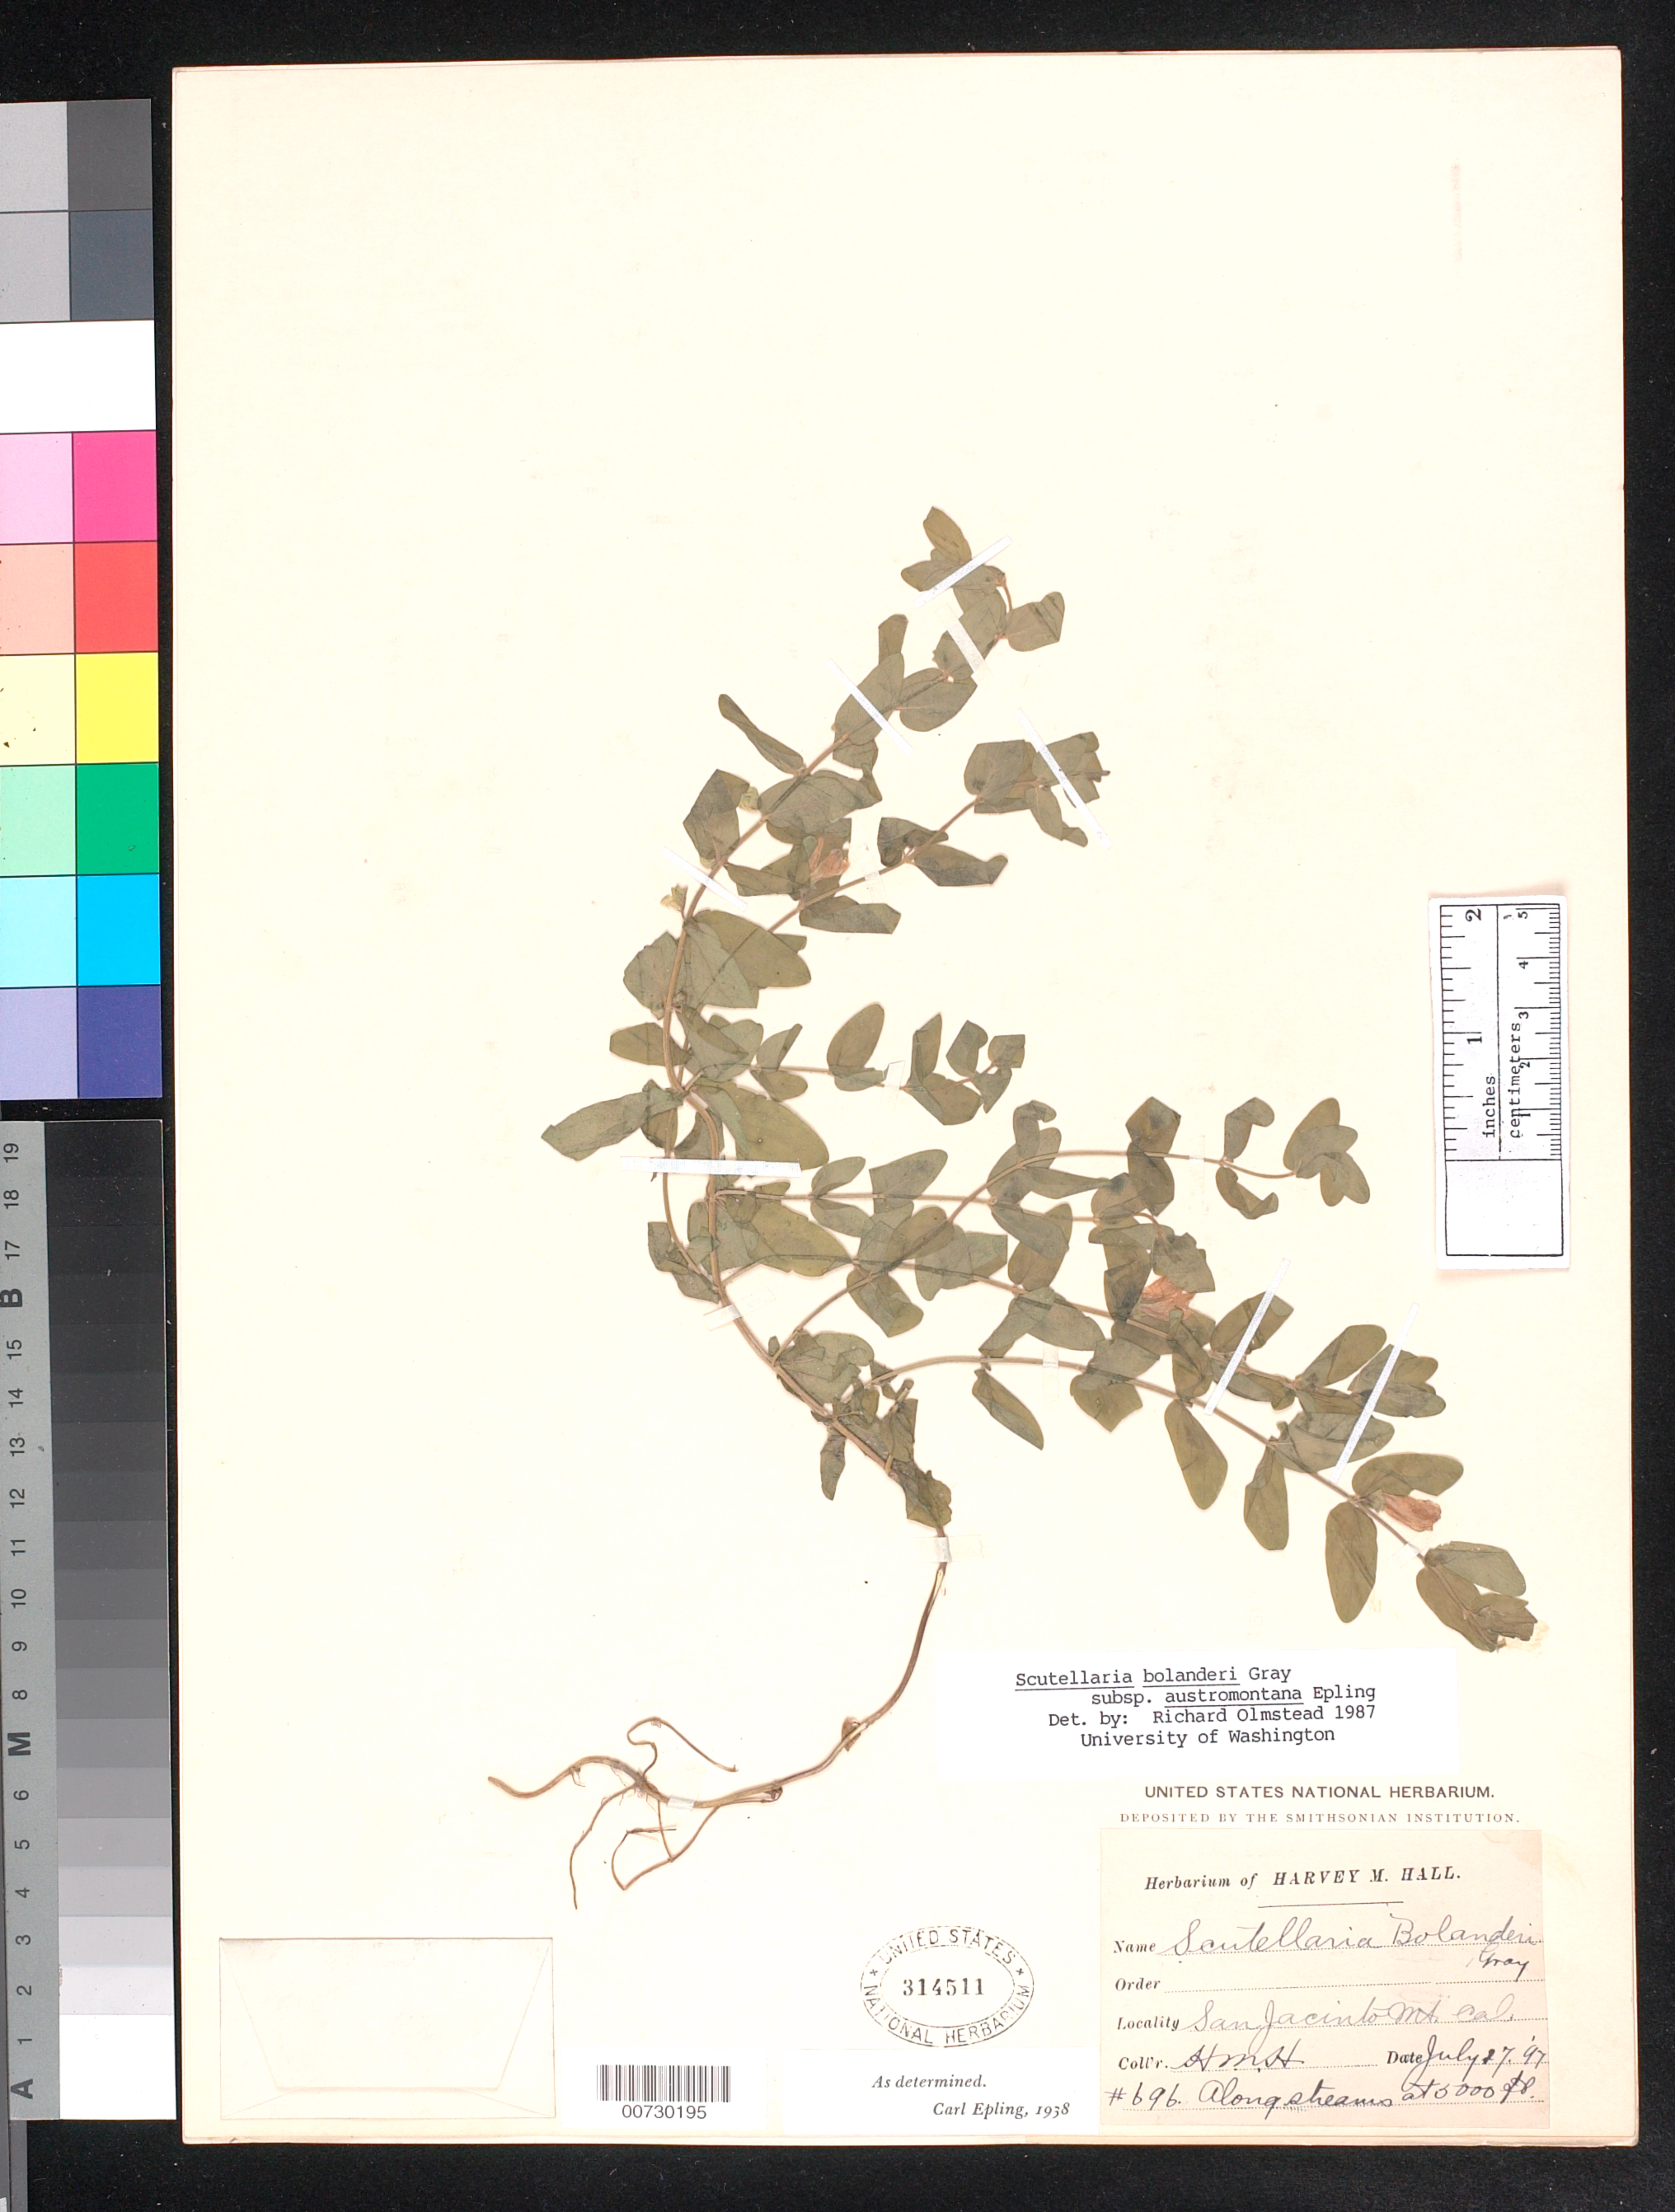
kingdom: Plantae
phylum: Tracheophyta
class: Magnoliopsida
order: Lamiales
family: Lamiaceae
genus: Scutellaria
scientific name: Scutellaria bolanderi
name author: A. Gray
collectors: H. M. Hall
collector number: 696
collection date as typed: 17 Jul 1897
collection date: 1897-07-17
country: United States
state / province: California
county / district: Riverside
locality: San Jacinto Mts.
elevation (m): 1524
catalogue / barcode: US 314511